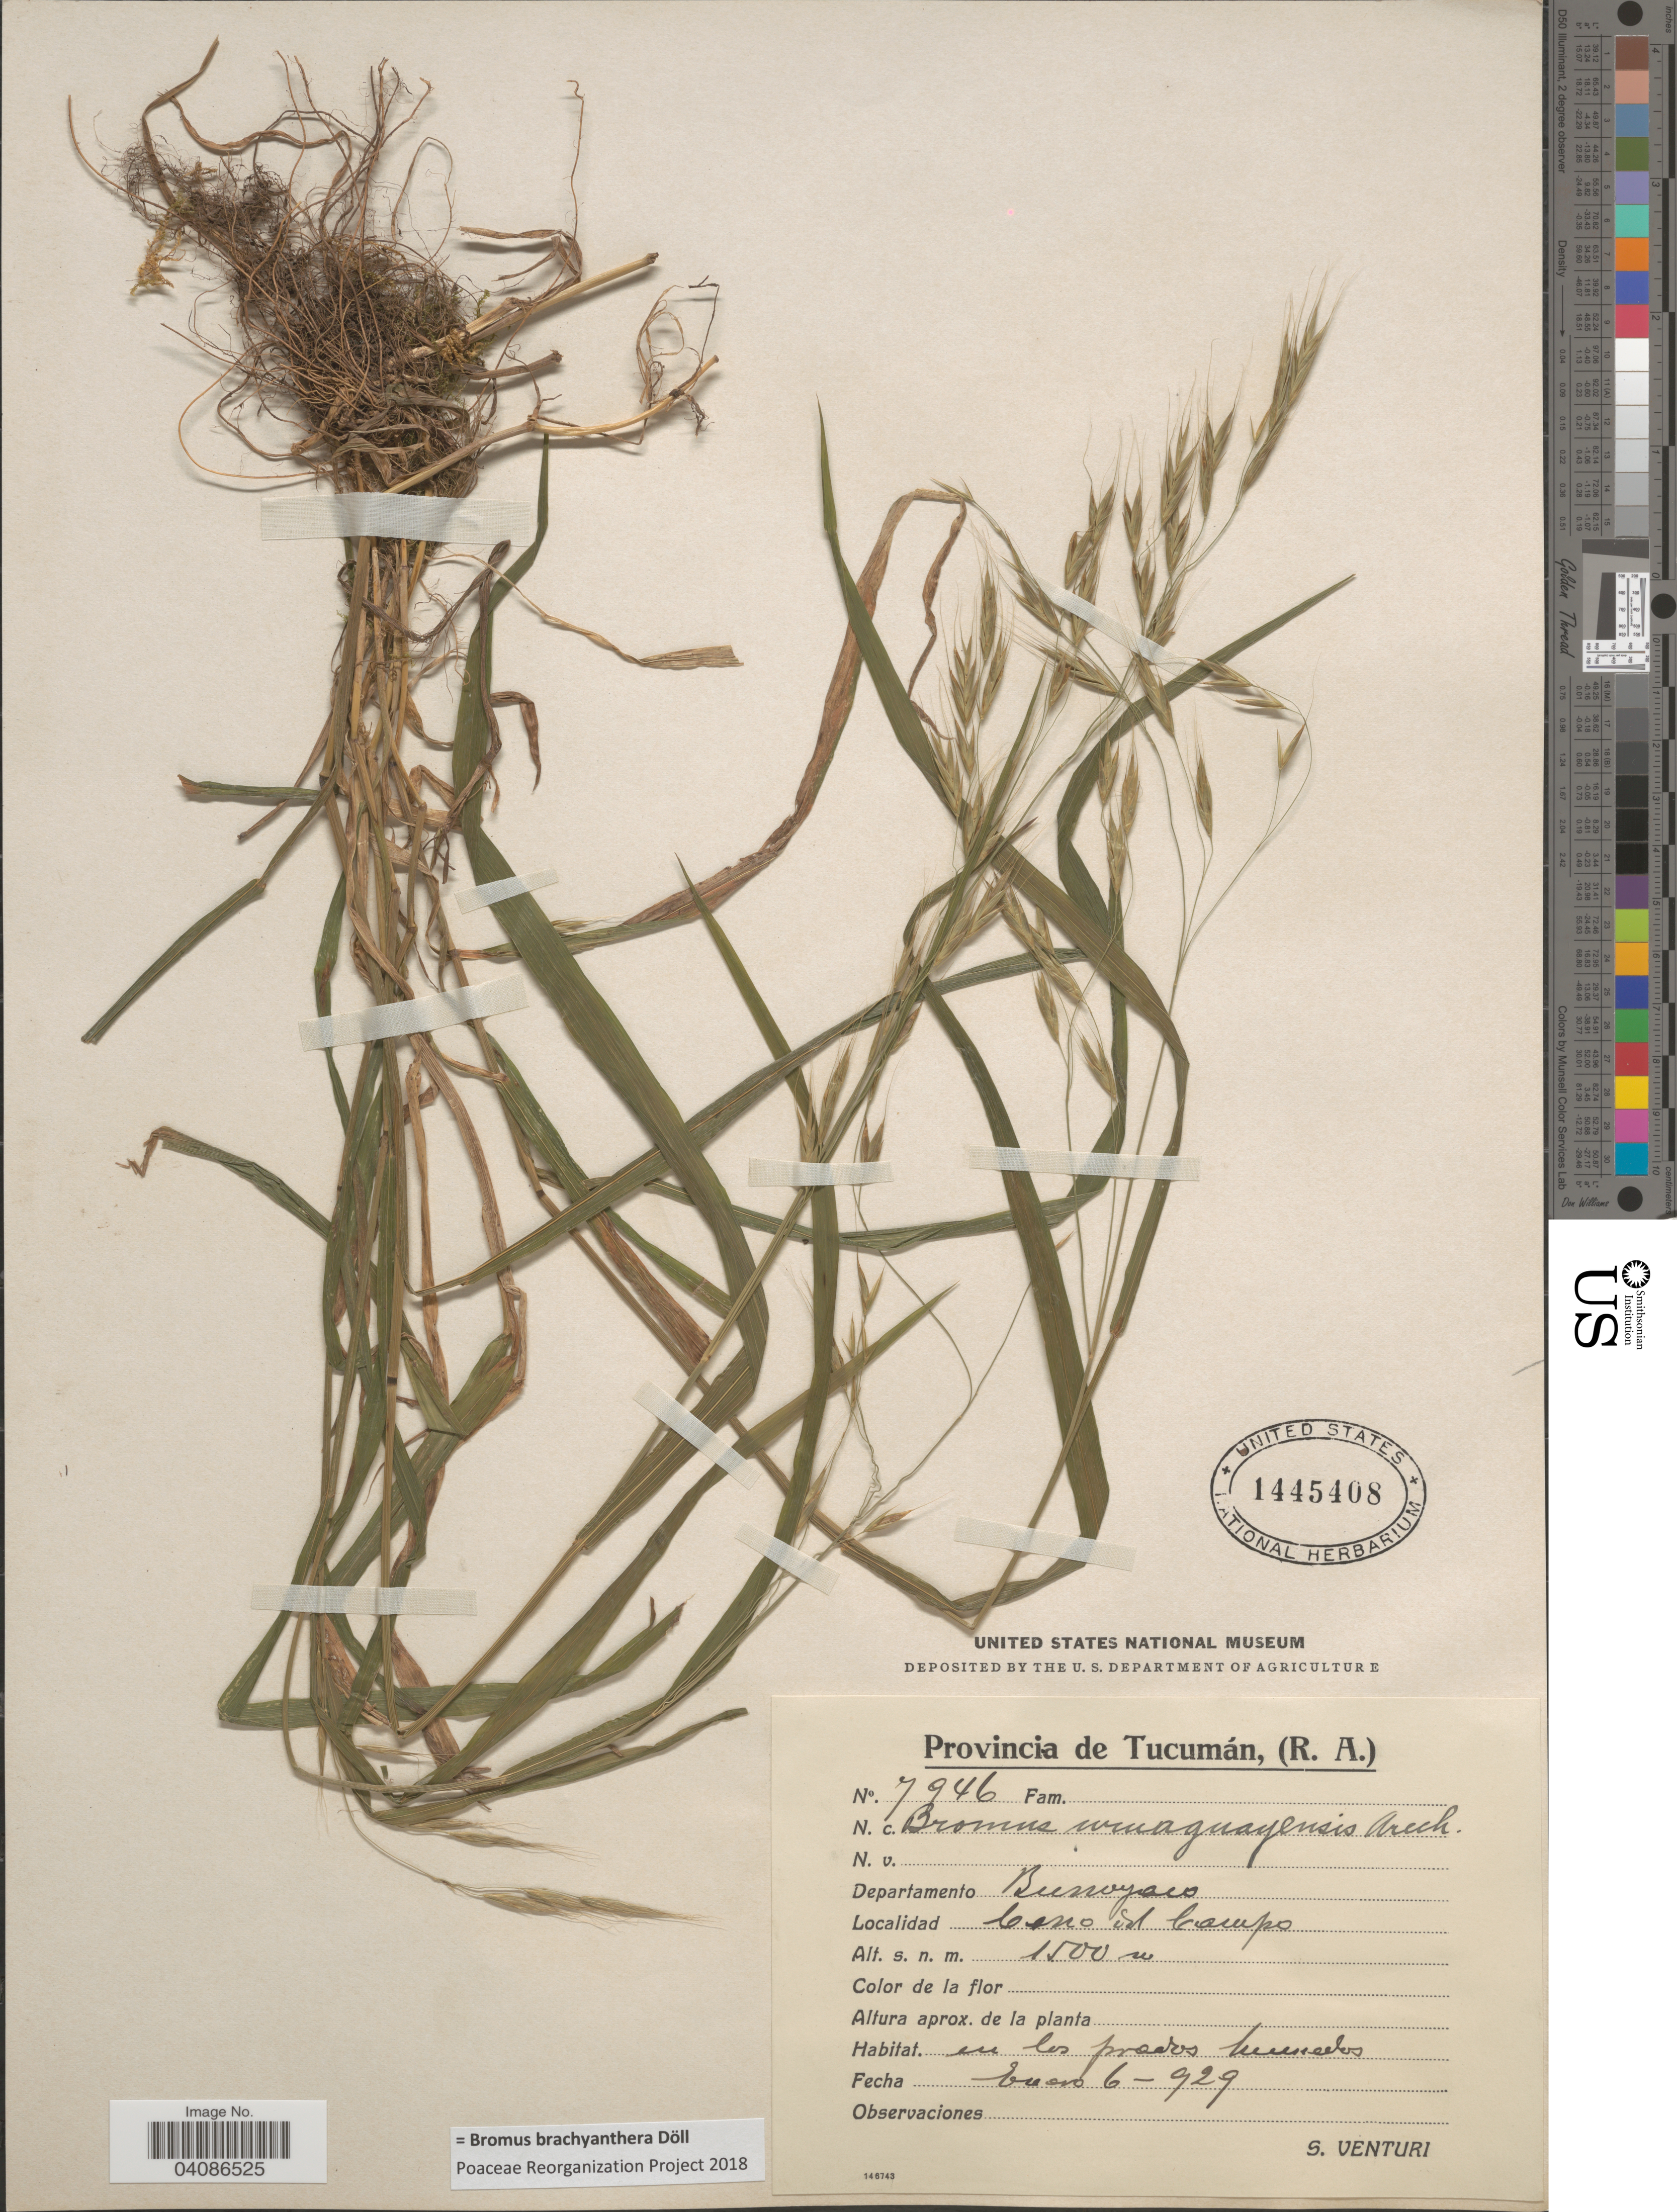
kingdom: Plantae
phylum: Tracheophyta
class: Liliopsida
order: Poales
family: Poaceae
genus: Bromus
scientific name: Bromus brachyanthera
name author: Döll in Mart.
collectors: S. Venturi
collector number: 7946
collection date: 1929-01-06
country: Argentina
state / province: Tucuman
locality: Departamento Burroyaco. Cerro del Campo.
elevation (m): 1500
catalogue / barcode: US 1445408